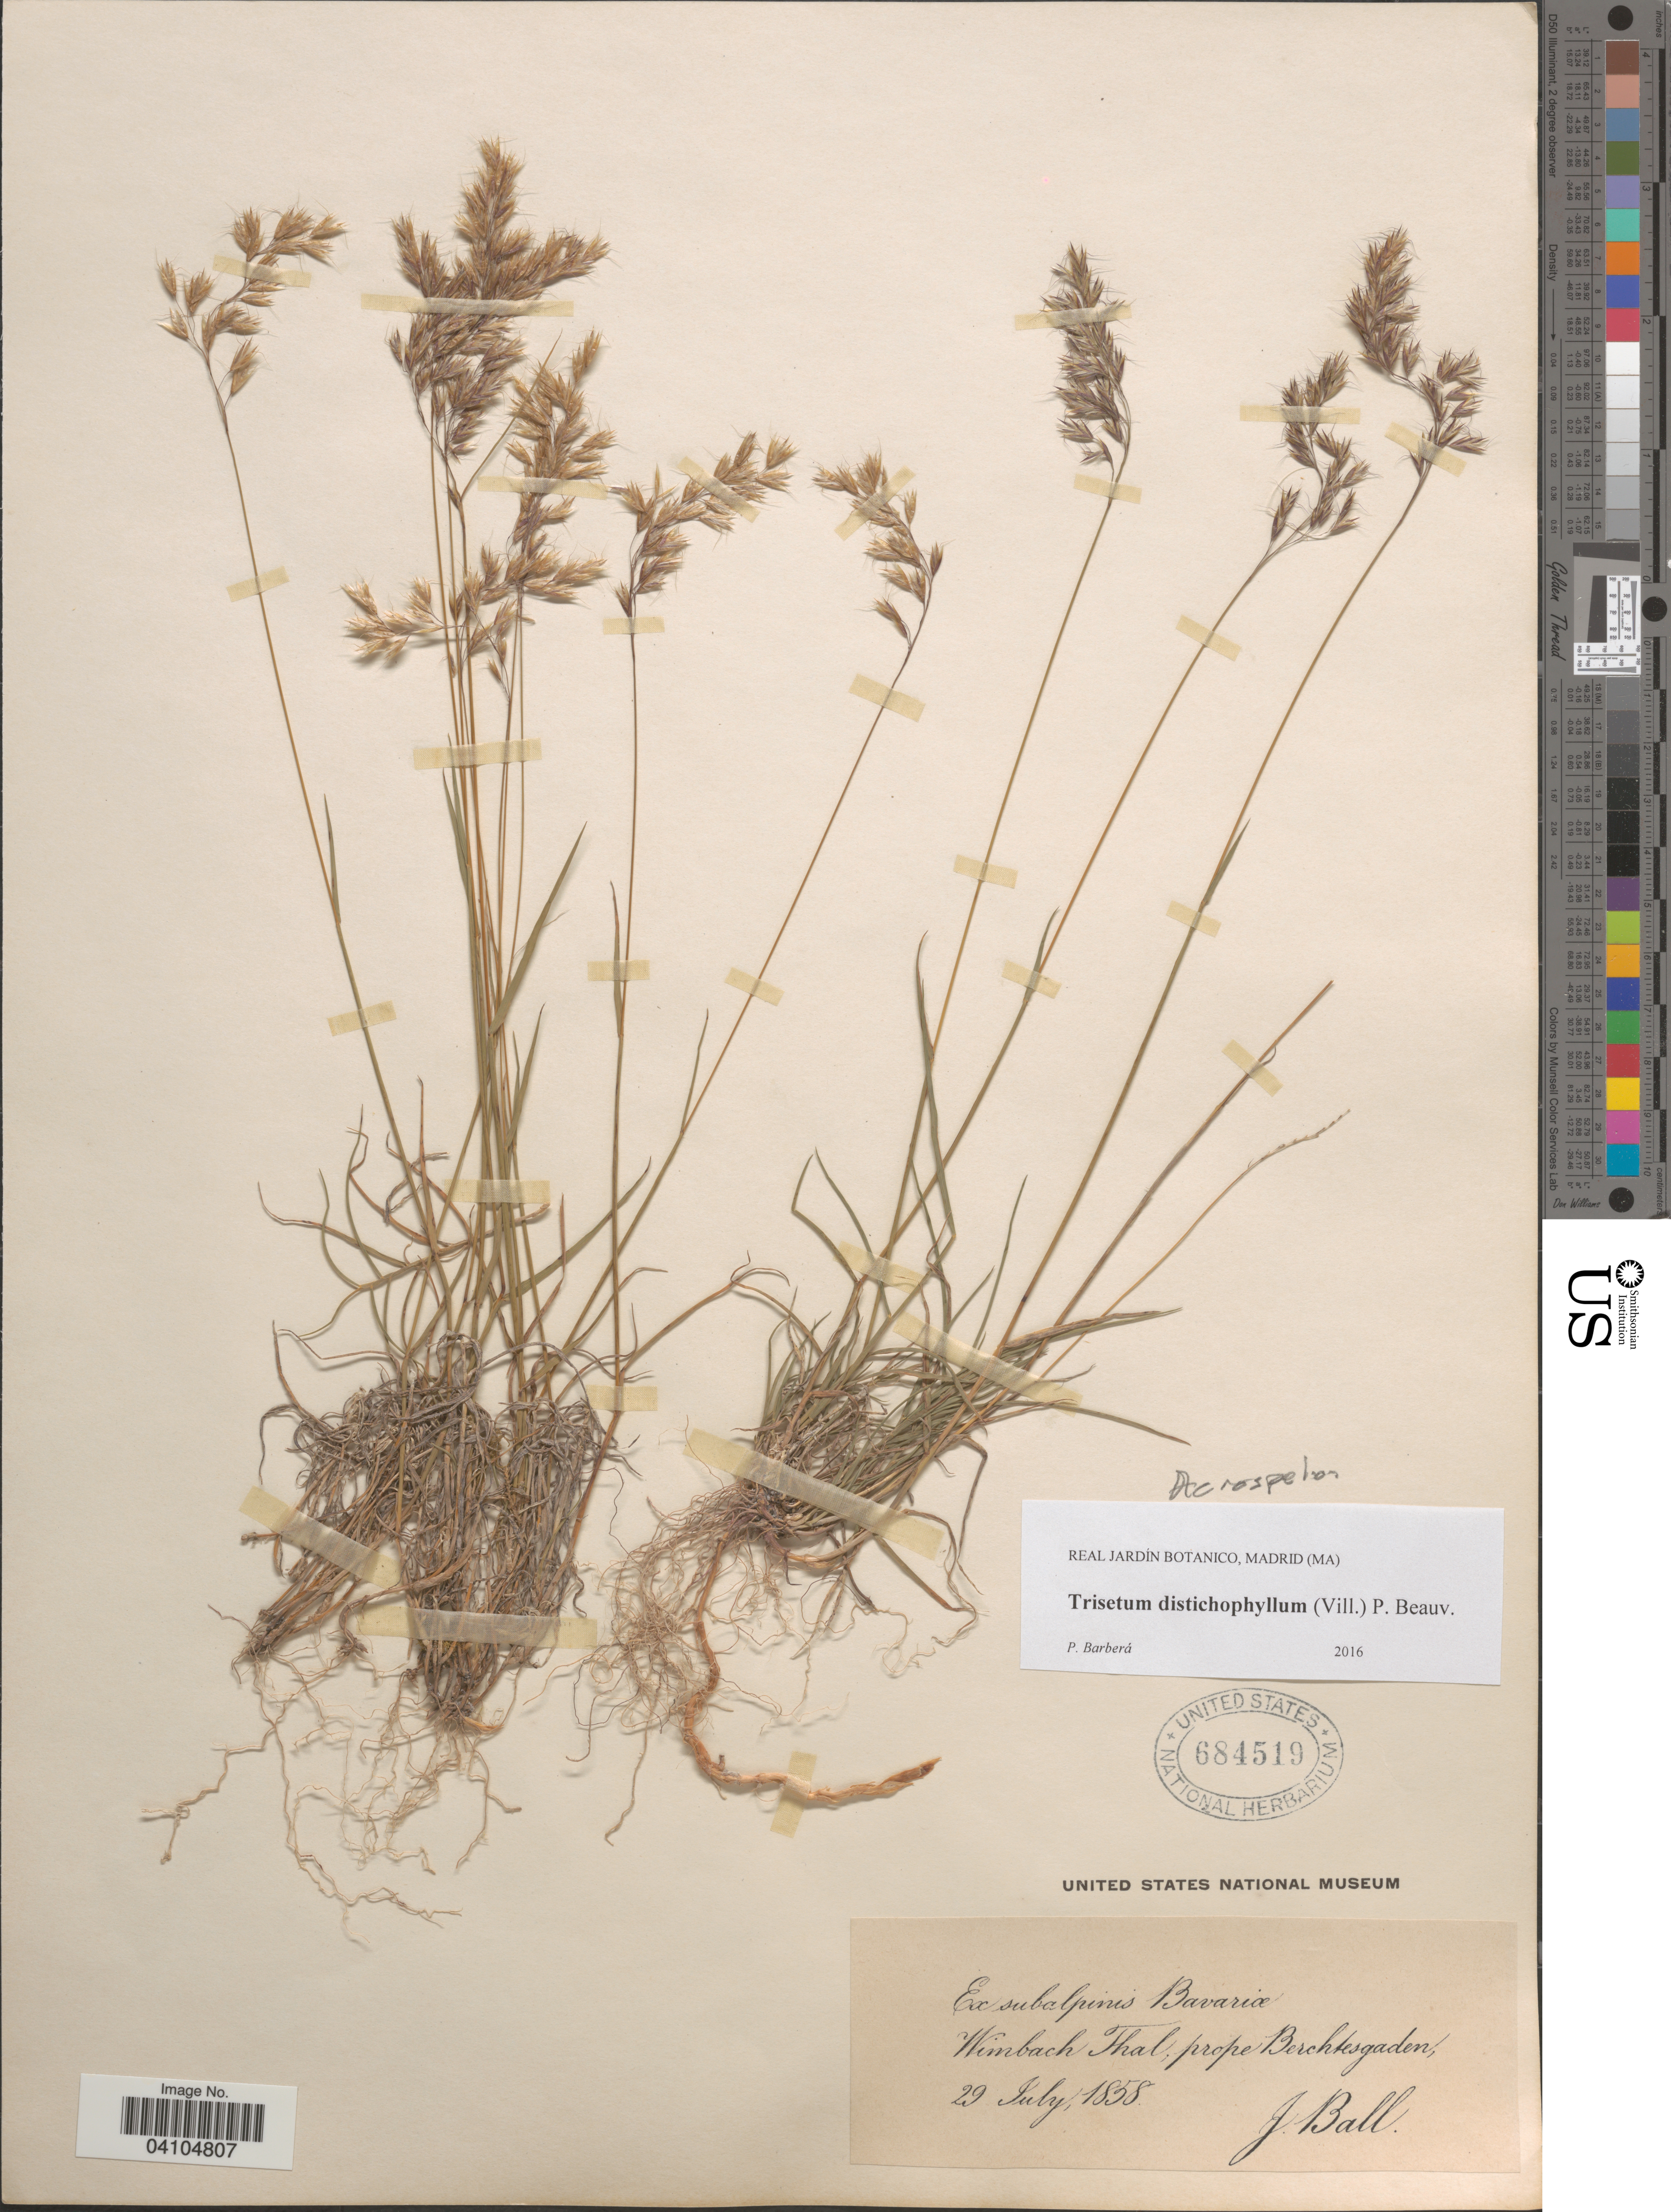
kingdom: Plantae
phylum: Tracheophyta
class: Liliopsida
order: Poales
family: Poaceae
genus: Acrospelion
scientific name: Acrospelion distichophyllum ined.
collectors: J. Ball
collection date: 1858-07-29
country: Germany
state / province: Bayern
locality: Ex subalpinis Bavariæ. Wimbach Thal, prope Berchtesgaden.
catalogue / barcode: US 684519